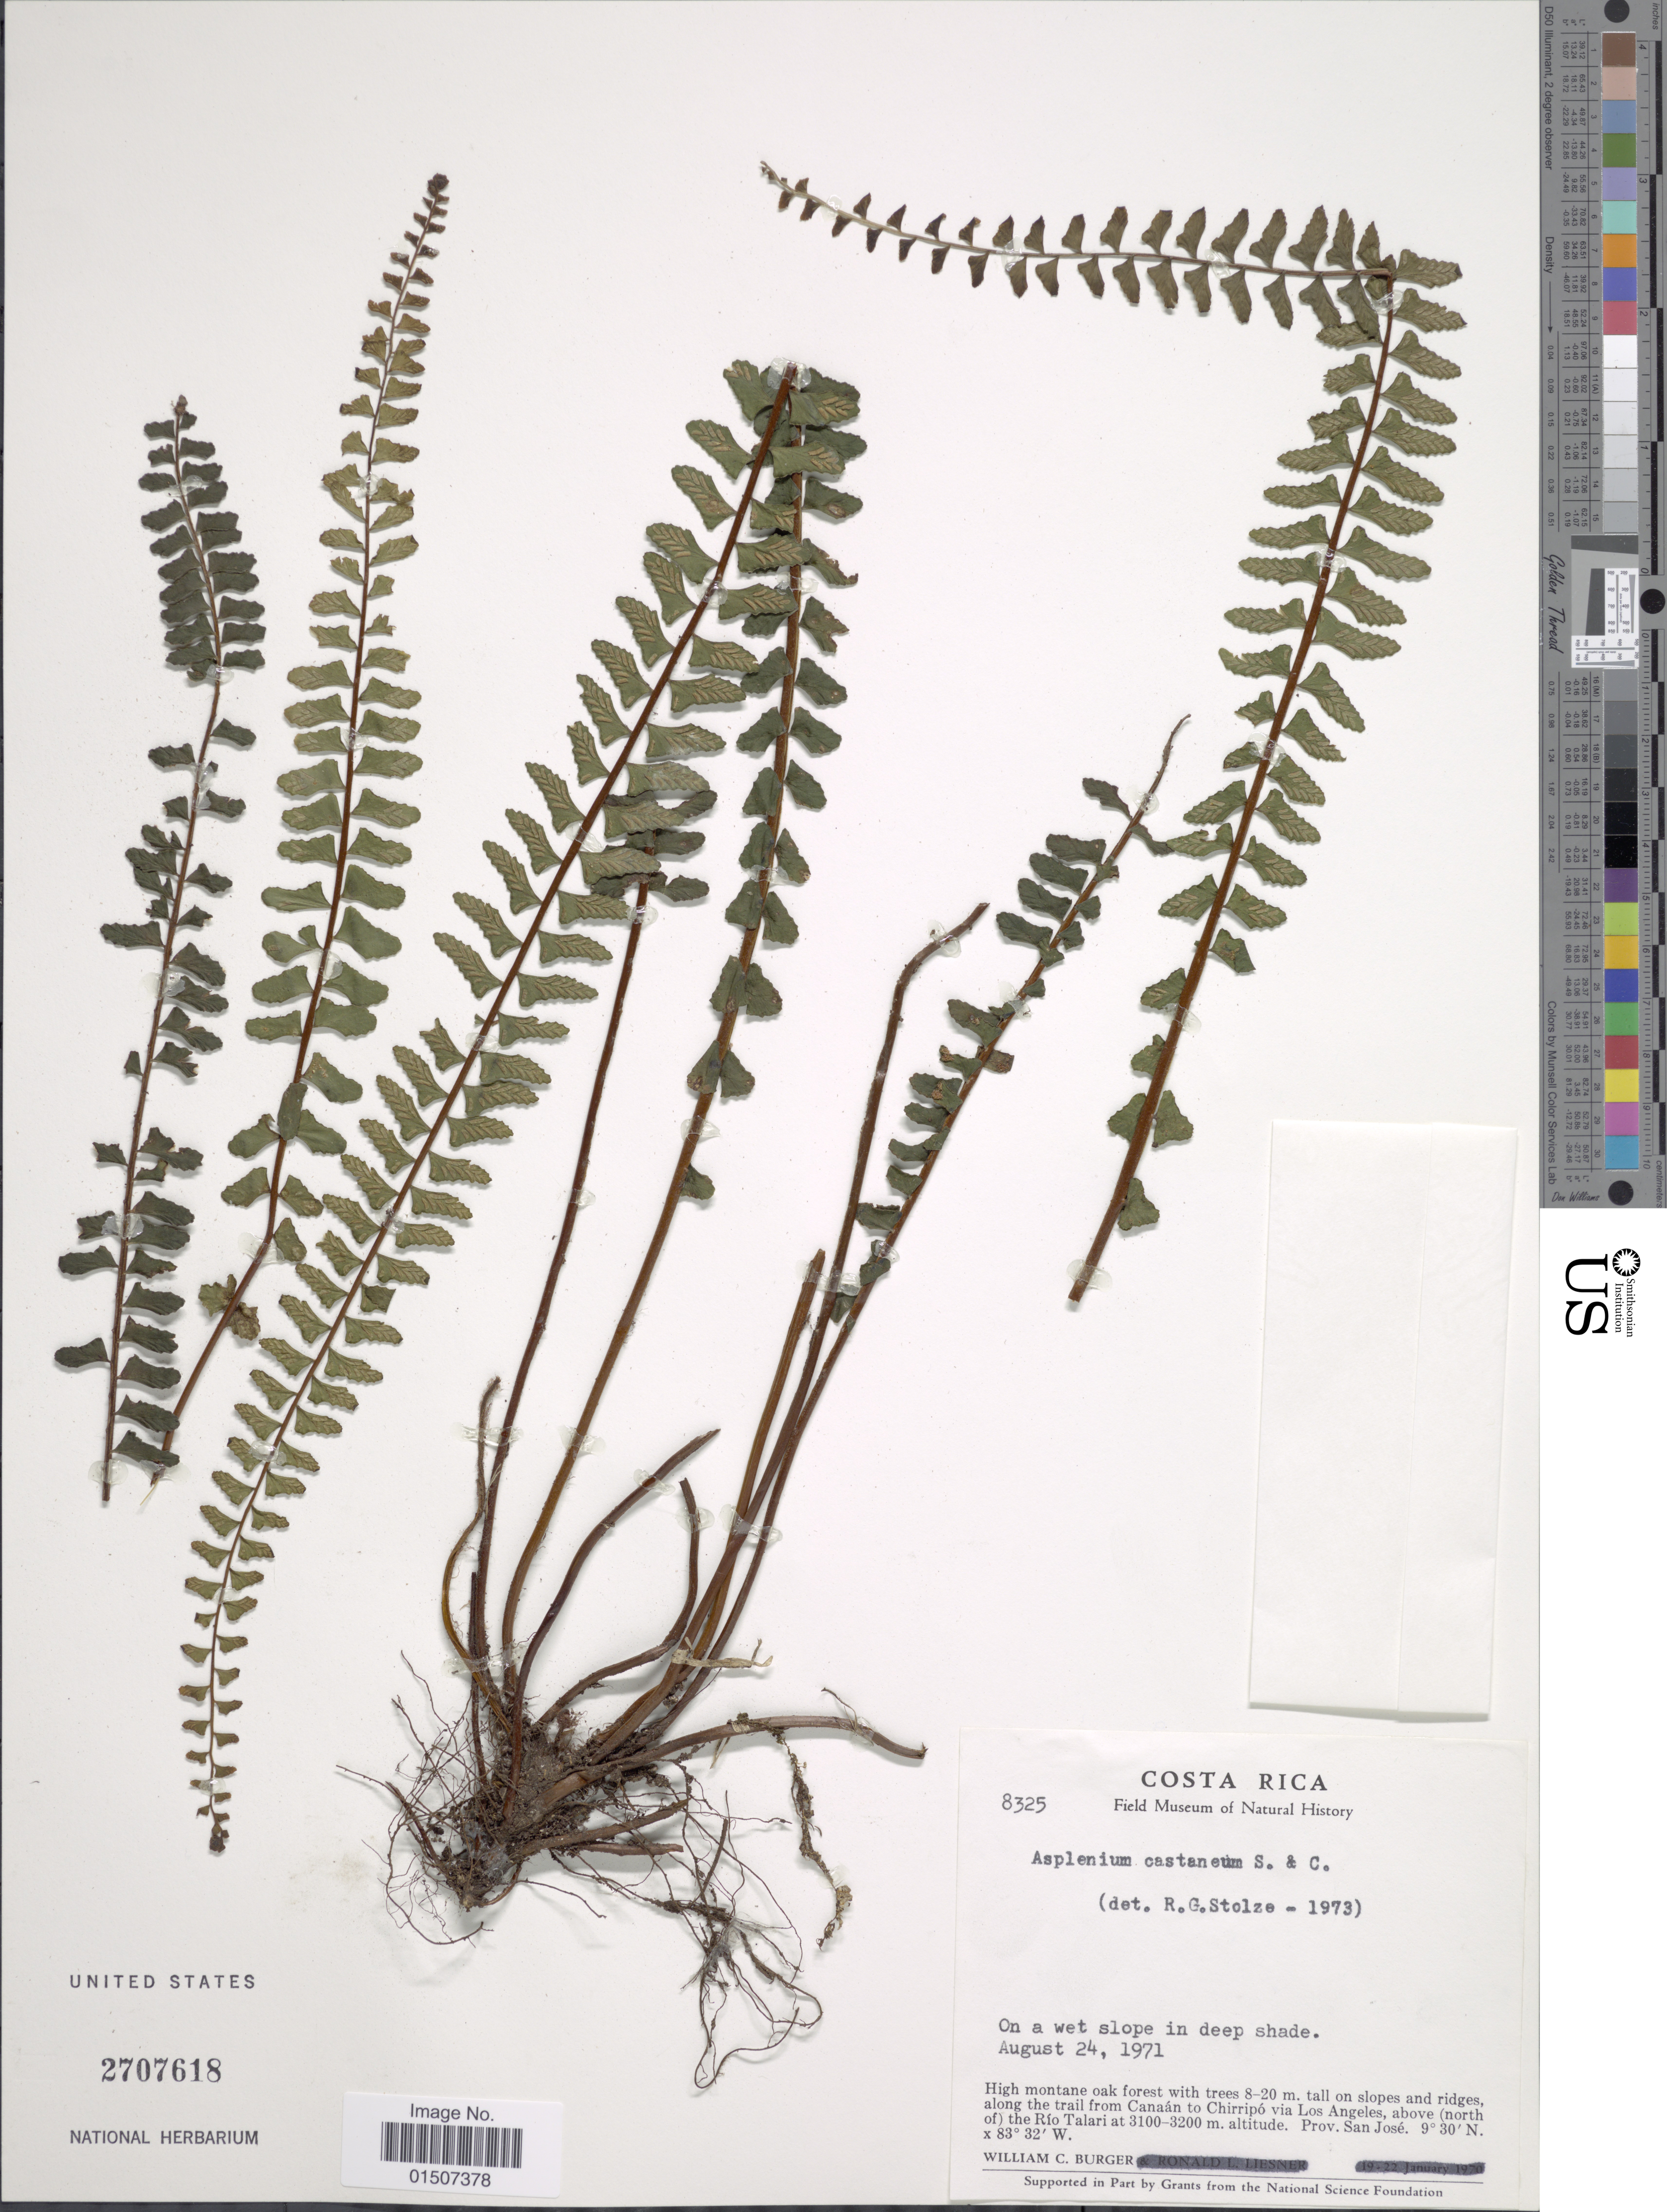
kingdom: Plantae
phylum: Tracheophyta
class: Polypodiopsida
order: Polypodiales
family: Aspleniaceae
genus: Asplenium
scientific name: Asplenium polyphyllum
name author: Bertol.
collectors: W. Burger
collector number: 8325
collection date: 1971-08-24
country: Costa Rica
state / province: San José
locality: Along trail from Canaán to Chirripó via Los Angeles, above (north of) the Río Talari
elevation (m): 3100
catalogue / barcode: US 2707618